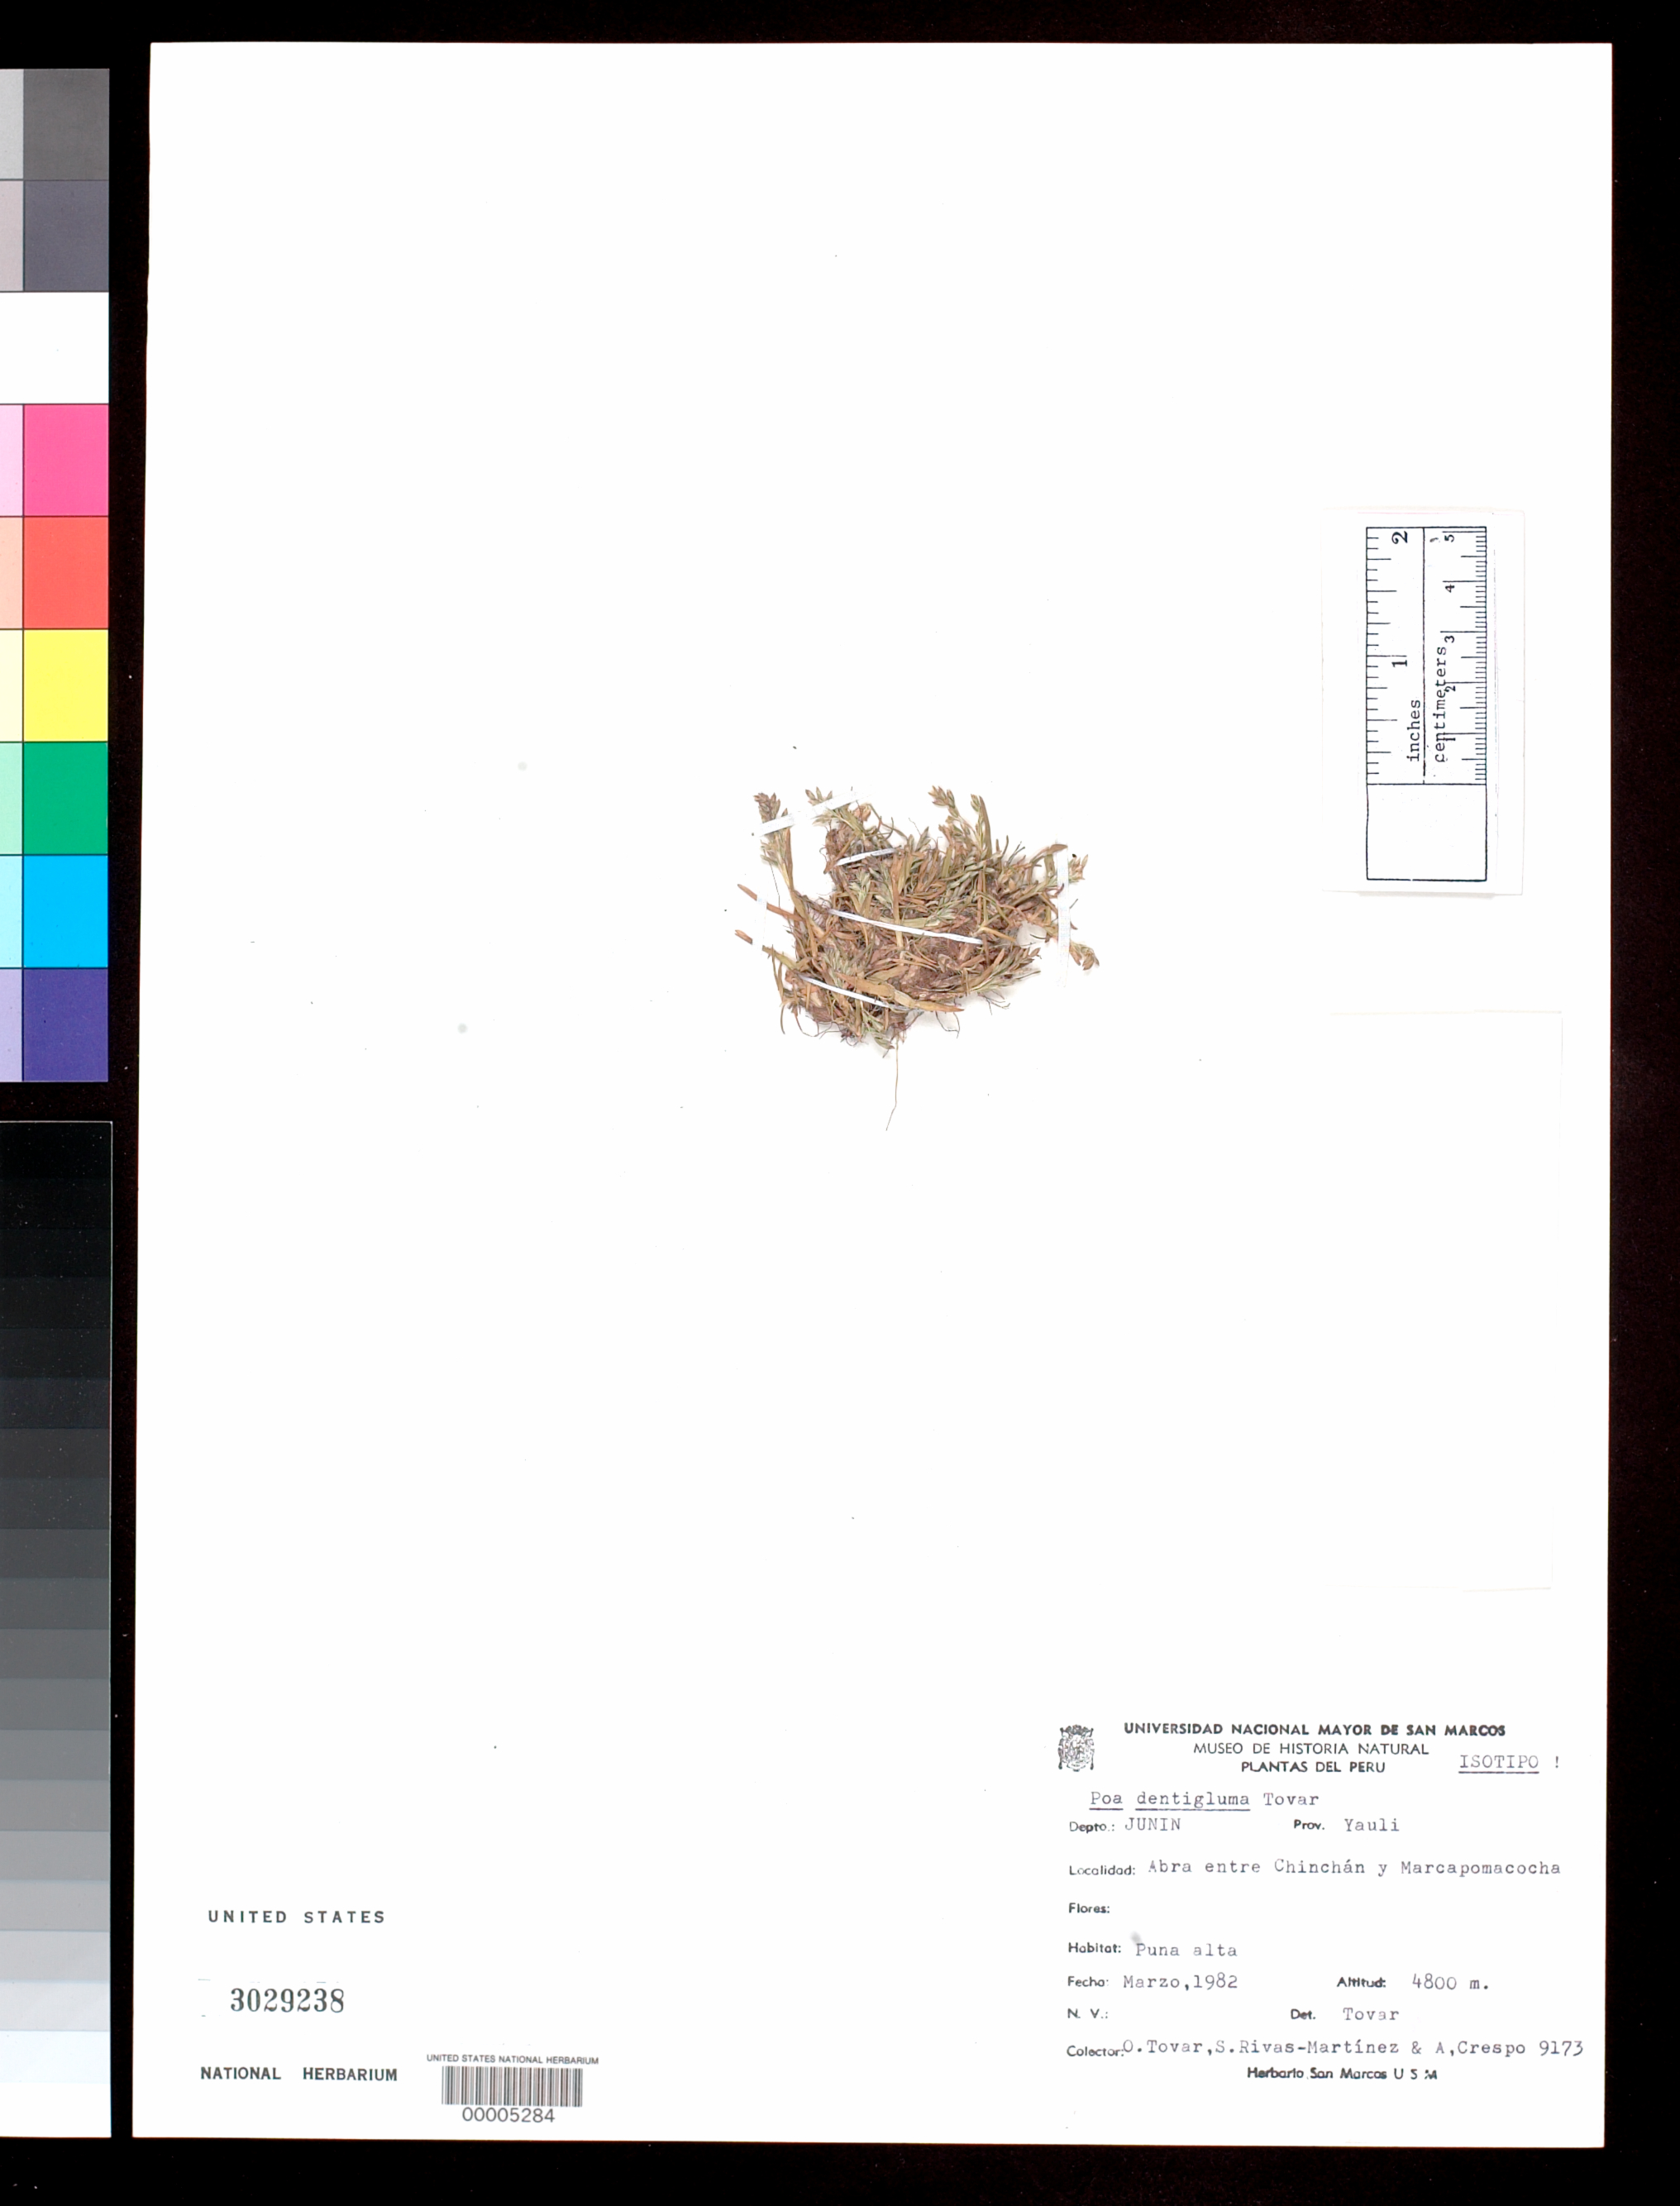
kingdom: Plantae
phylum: Tracheophyta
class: Liliopsida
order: Poales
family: Poaceae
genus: Poa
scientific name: Poa dentigluma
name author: Tovar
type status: Type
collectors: Ó. Tovar, S. Rivas Martinez & A. Crespo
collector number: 9173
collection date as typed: Mar 1982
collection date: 1982-03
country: Peru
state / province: Junín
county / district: Yauli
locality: Abra between Chinchan and Marcapomacocha.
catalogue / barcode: US 3029238